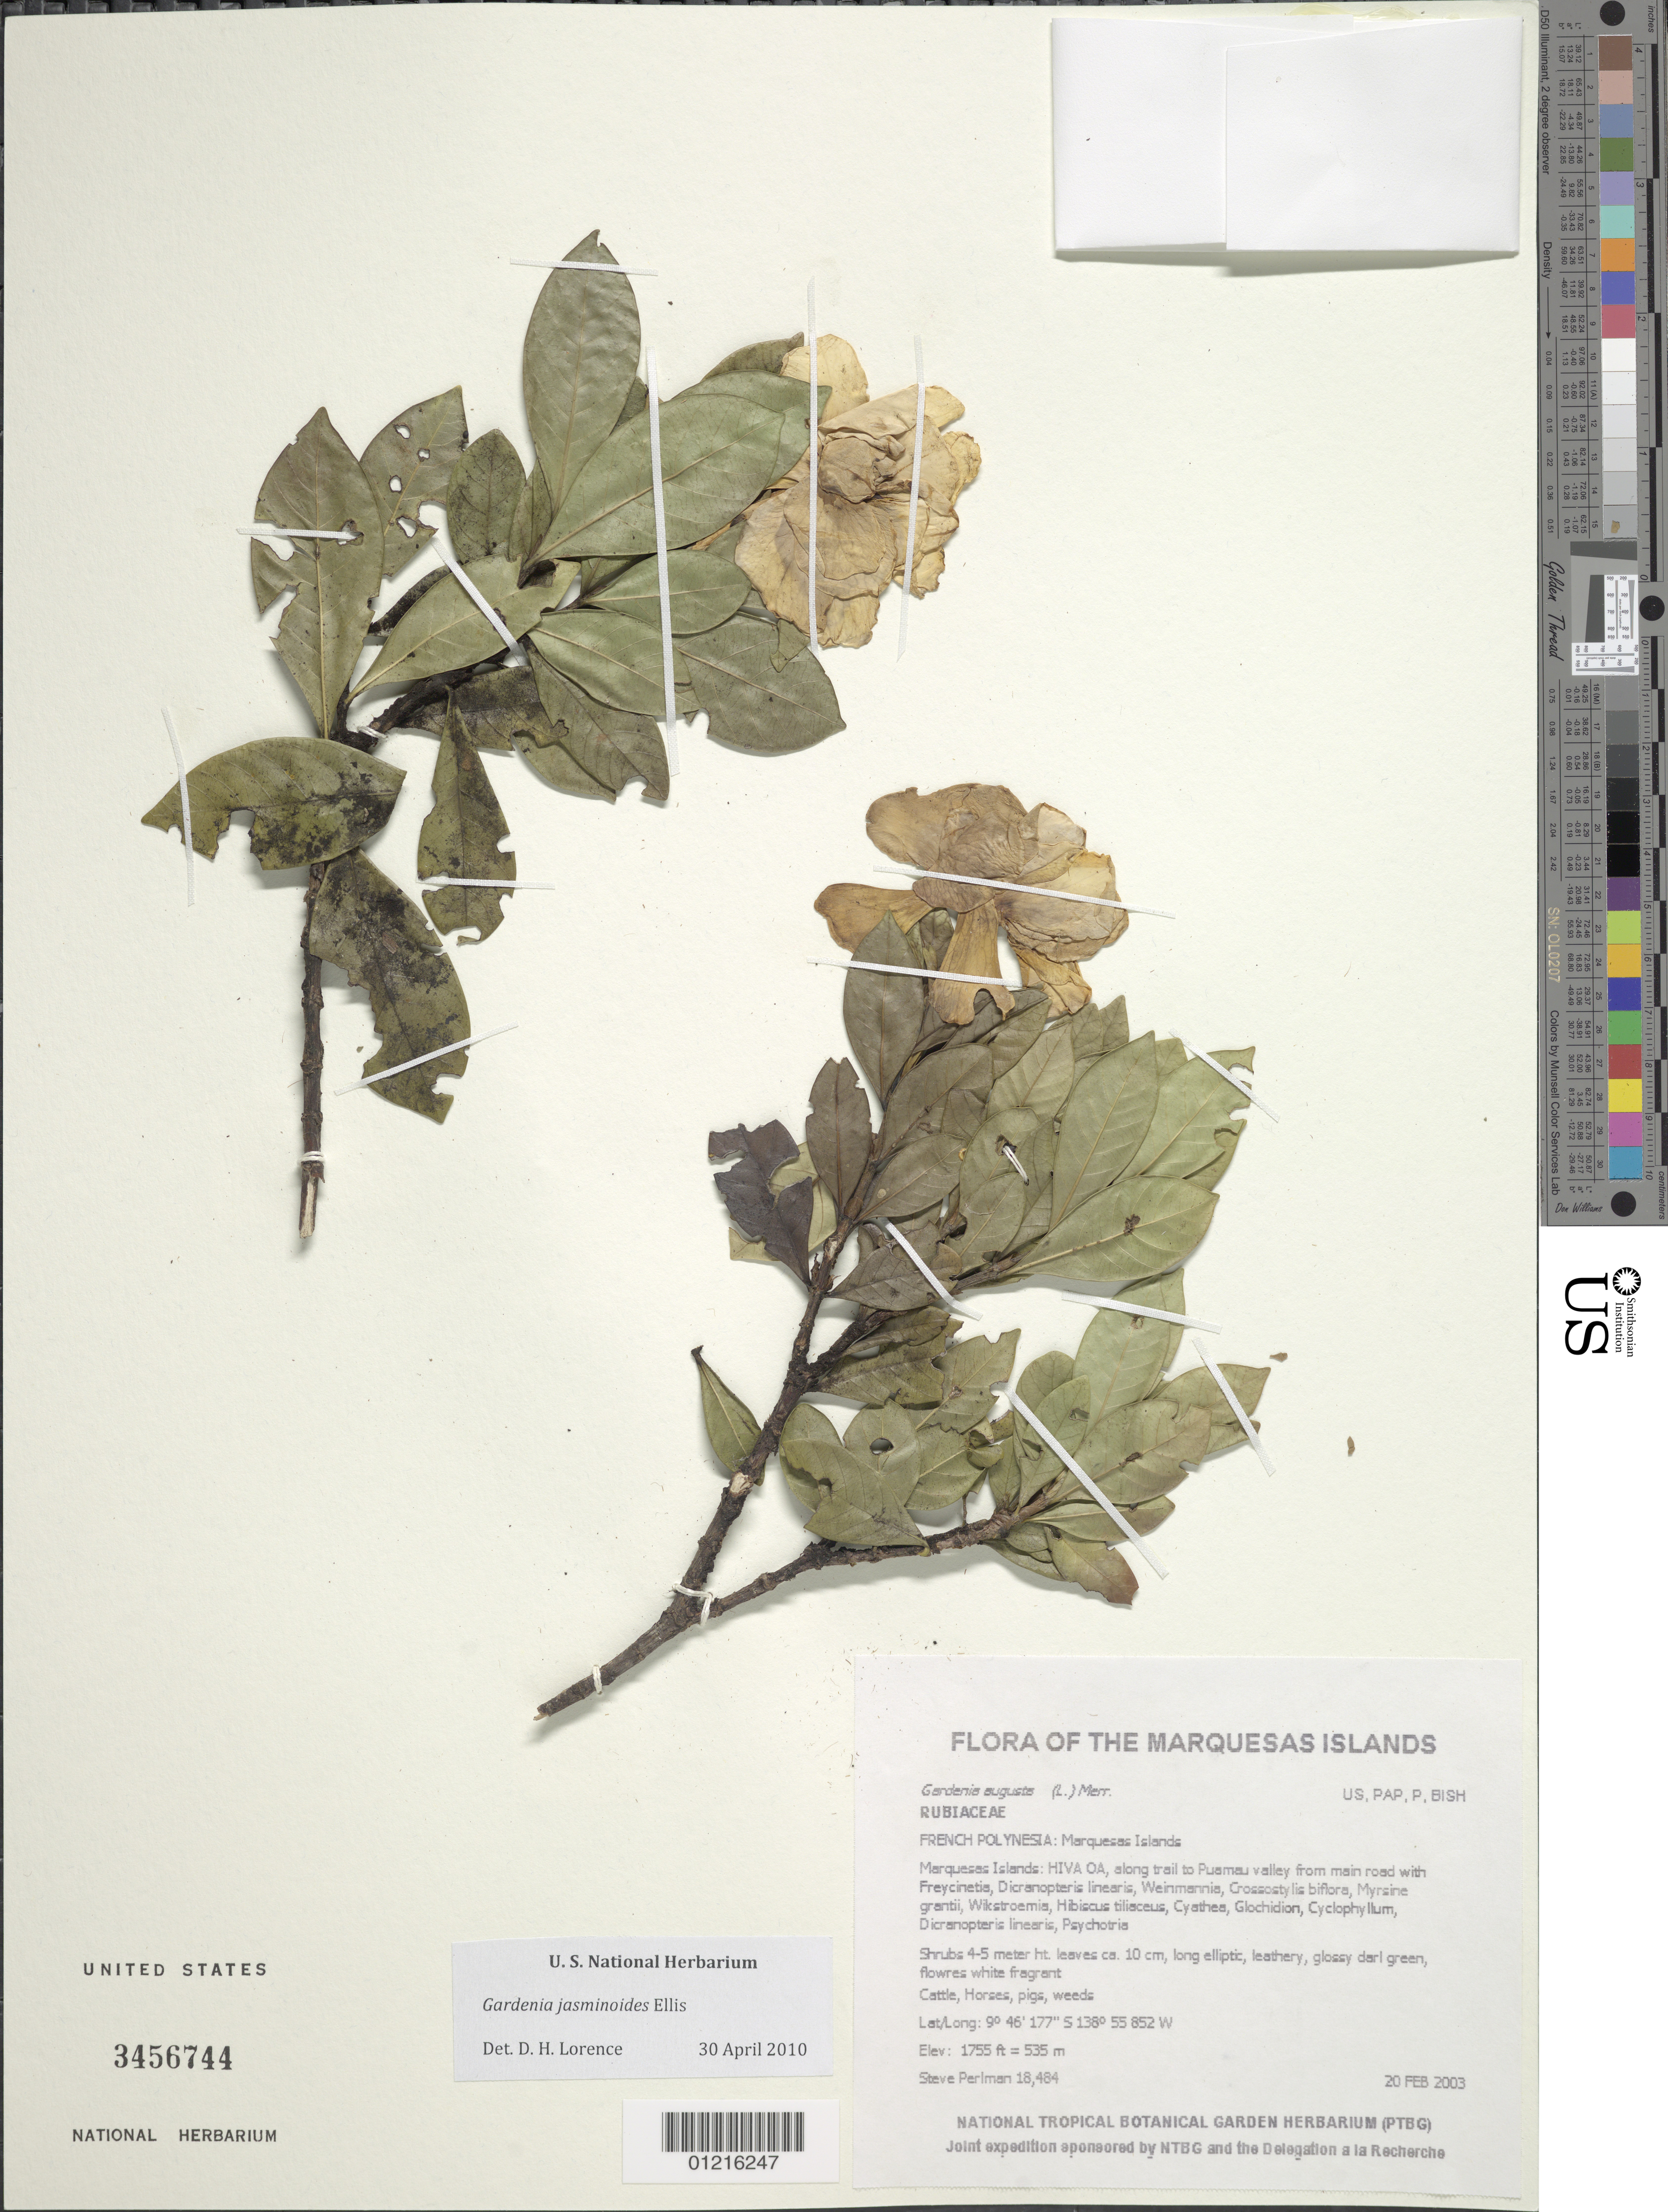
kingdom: Plantae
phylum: Tracheophyta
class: Magnoliopsida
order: Gentianales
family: Rubiaceae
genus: Gardenia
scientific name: Gardenia jasminoides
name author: J. Ellis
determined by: Lorence, David H., (PTBG), National Tropical Botanical Garden (UNITED STATES)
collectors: S. P. Perlman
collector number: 18484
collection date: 2003-02-20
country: French Polynesia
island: Hiva Oa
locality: Along trail to Puamau valley from main road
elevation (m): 535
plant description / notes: Cattle, horses, pigs, weeds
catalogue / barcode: US 3456744